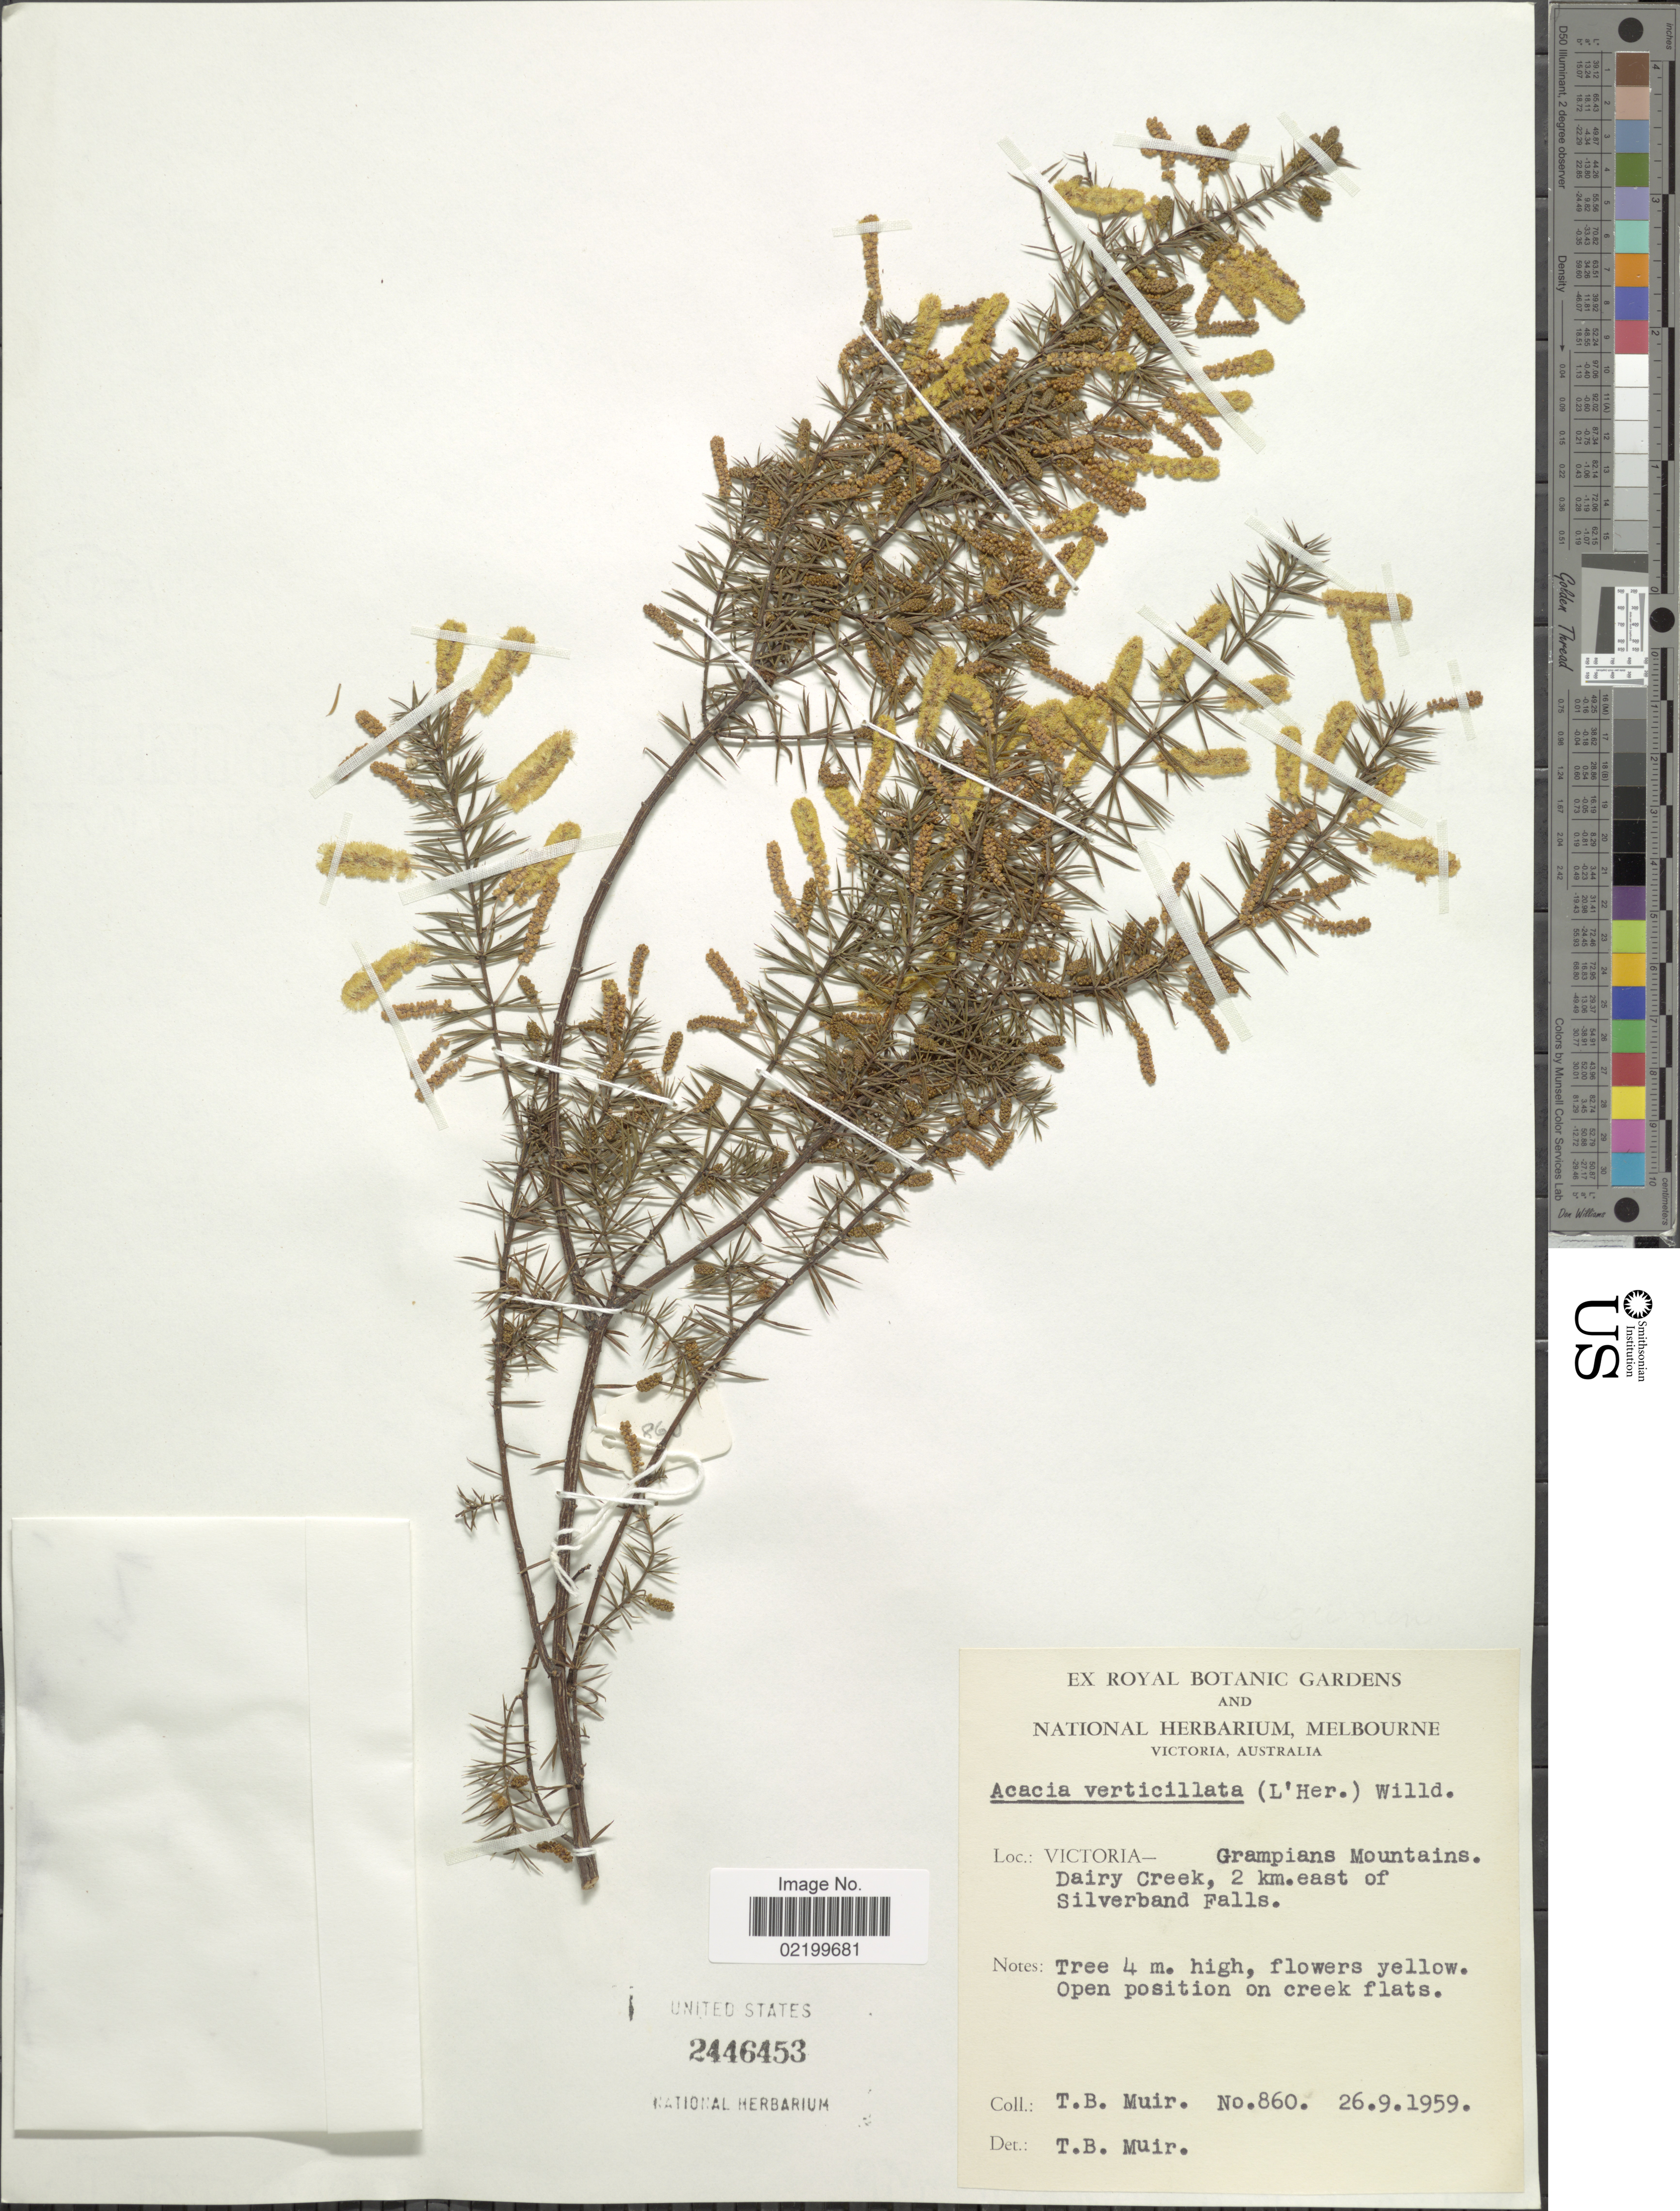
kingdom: Plantae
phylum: Tracheophyta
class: Magnoliopsida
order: Fabales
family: Fabaceae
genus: Acacia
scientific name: Acacia verticillata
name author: (L'Hér.) Willd.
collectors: T. Muir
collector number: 860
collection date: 1959-09-26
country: Australia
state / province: Victoria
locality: Victoria - Grampians Mountains Dairy Creek, 2 km. east of Silverband Falls.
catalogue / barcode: US 2446453